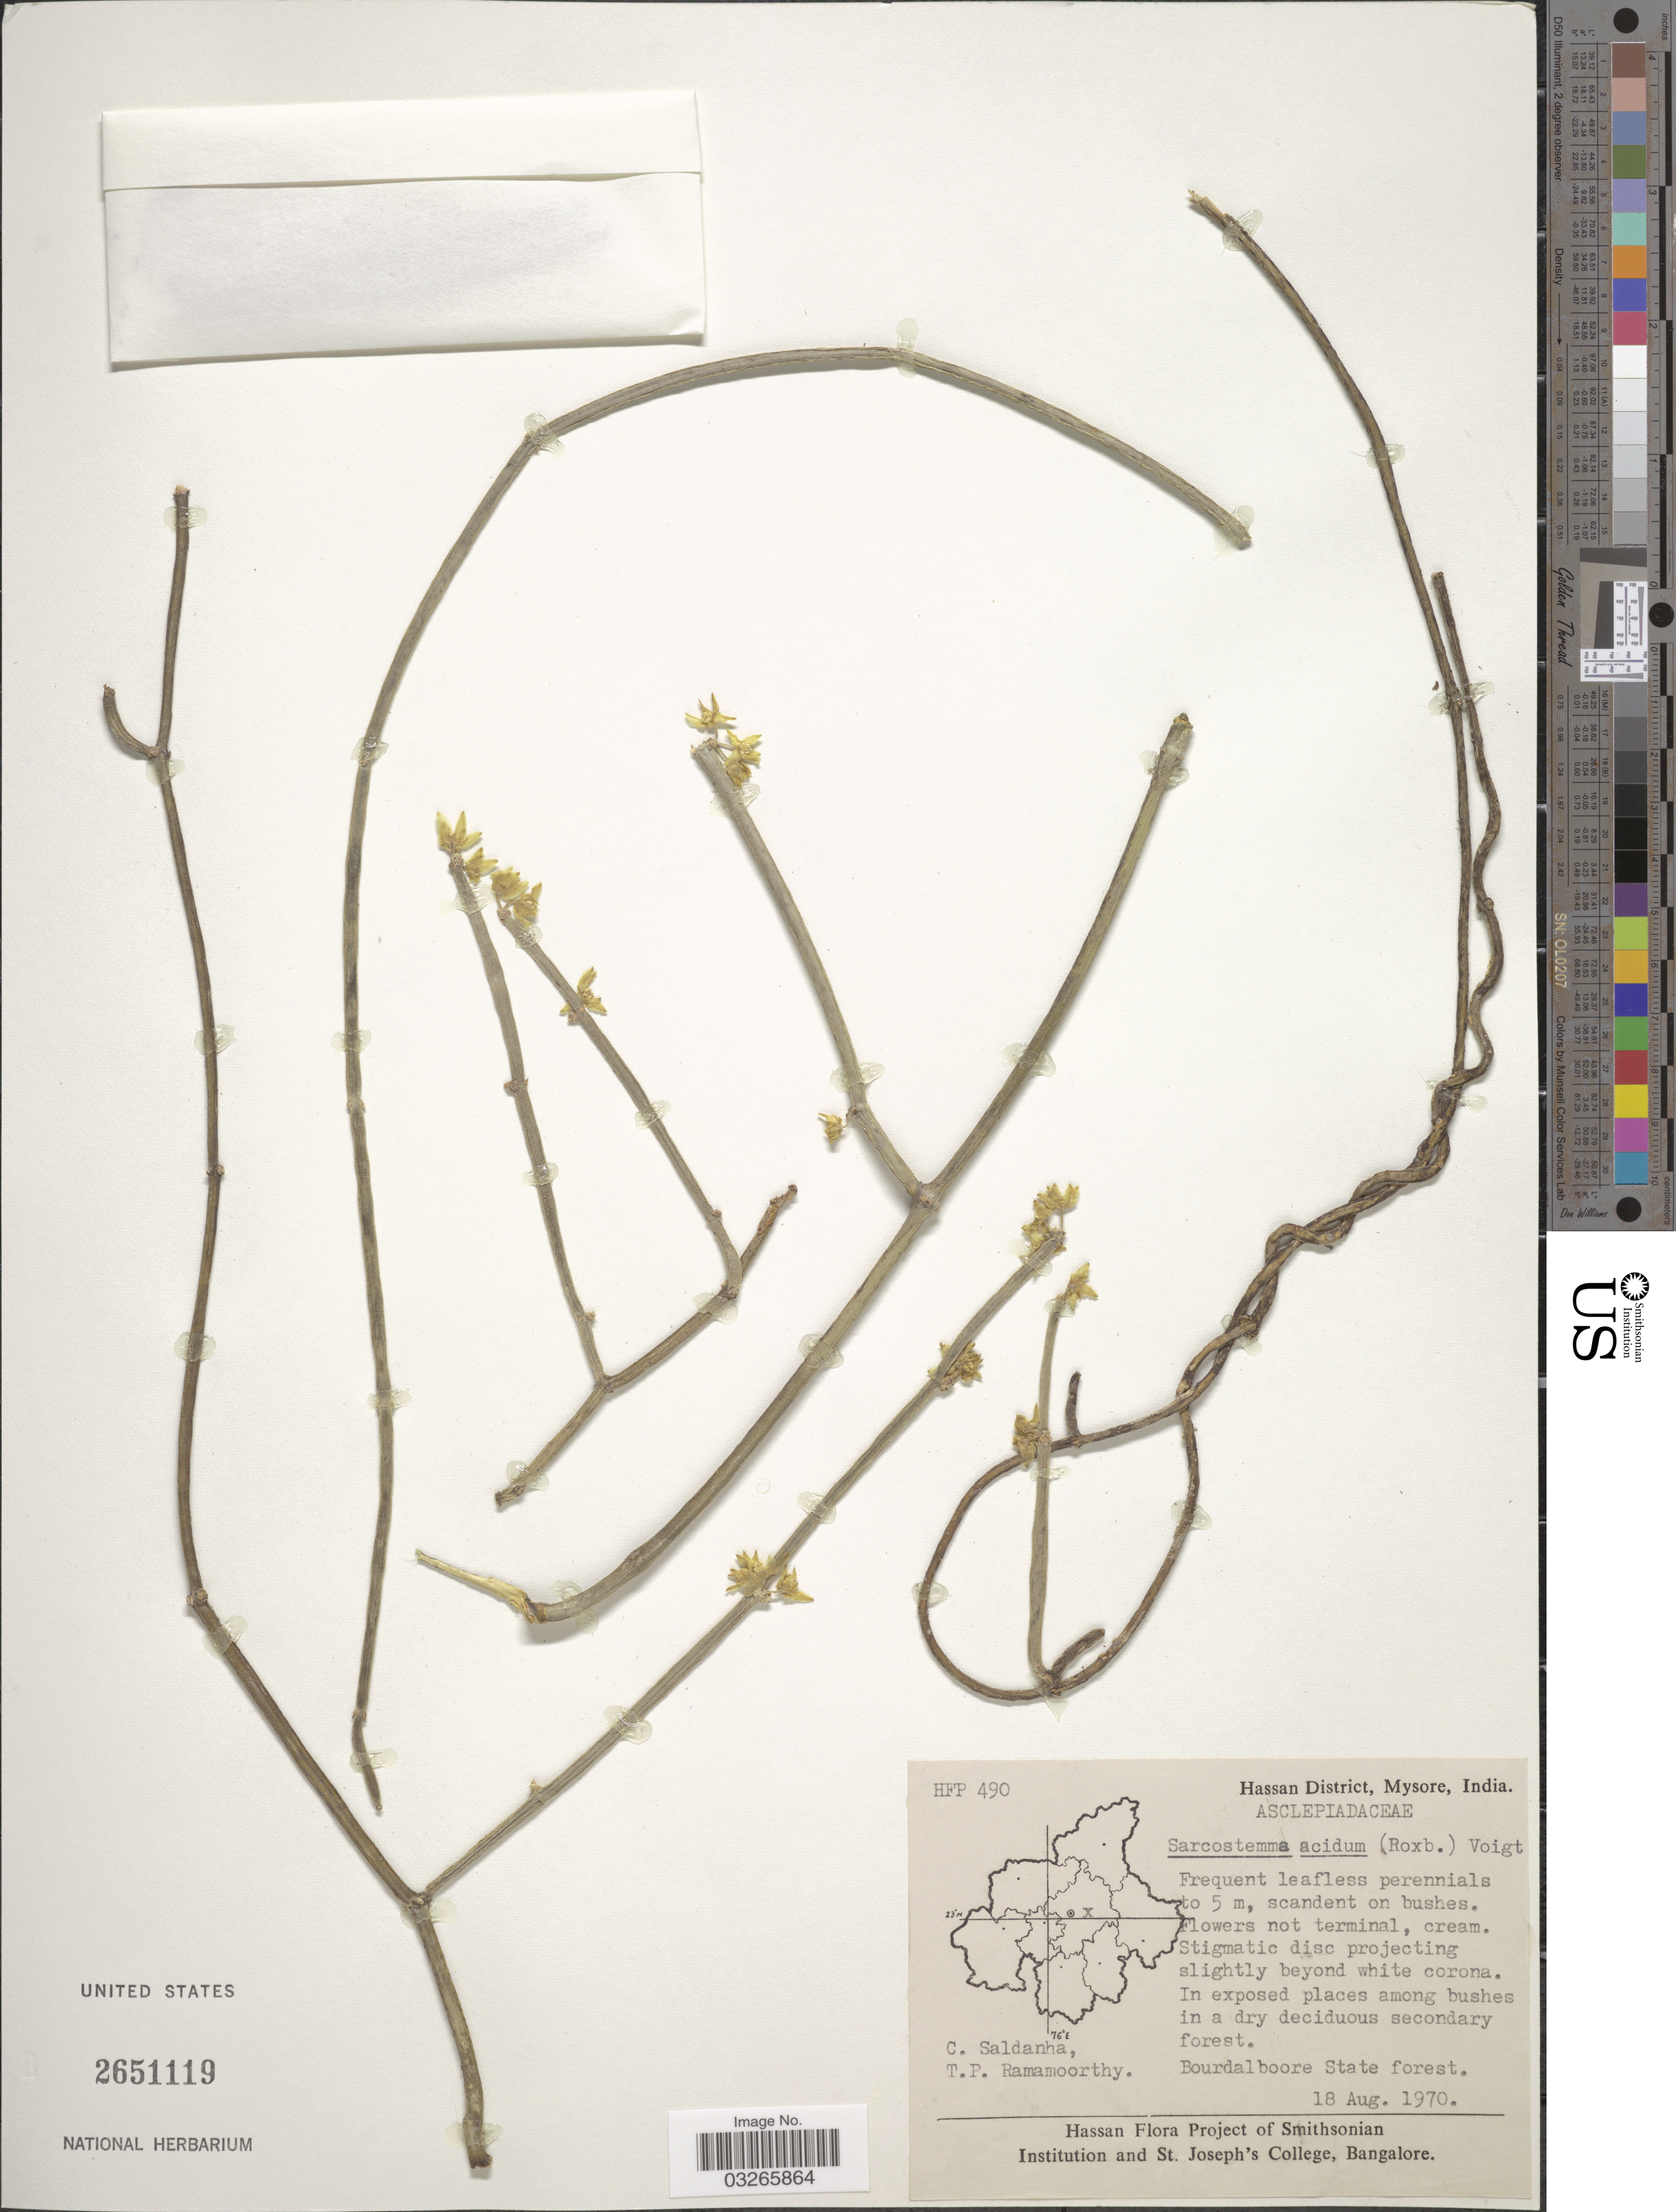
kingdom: Plantae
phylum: Tracheophyta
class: Magnoliopsida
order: Gentianales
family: Apocynaceae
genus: Sarcostemma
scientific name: Sarcostemma acidum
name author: (Roxb.) Voigt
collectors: C. Saldanha & T. P. Ramamoorthy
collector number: HFP 490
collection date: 1970-08-18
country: India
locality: Hassan District, Mysore. Bourdalboore State Forest.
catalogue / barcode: US 2651119